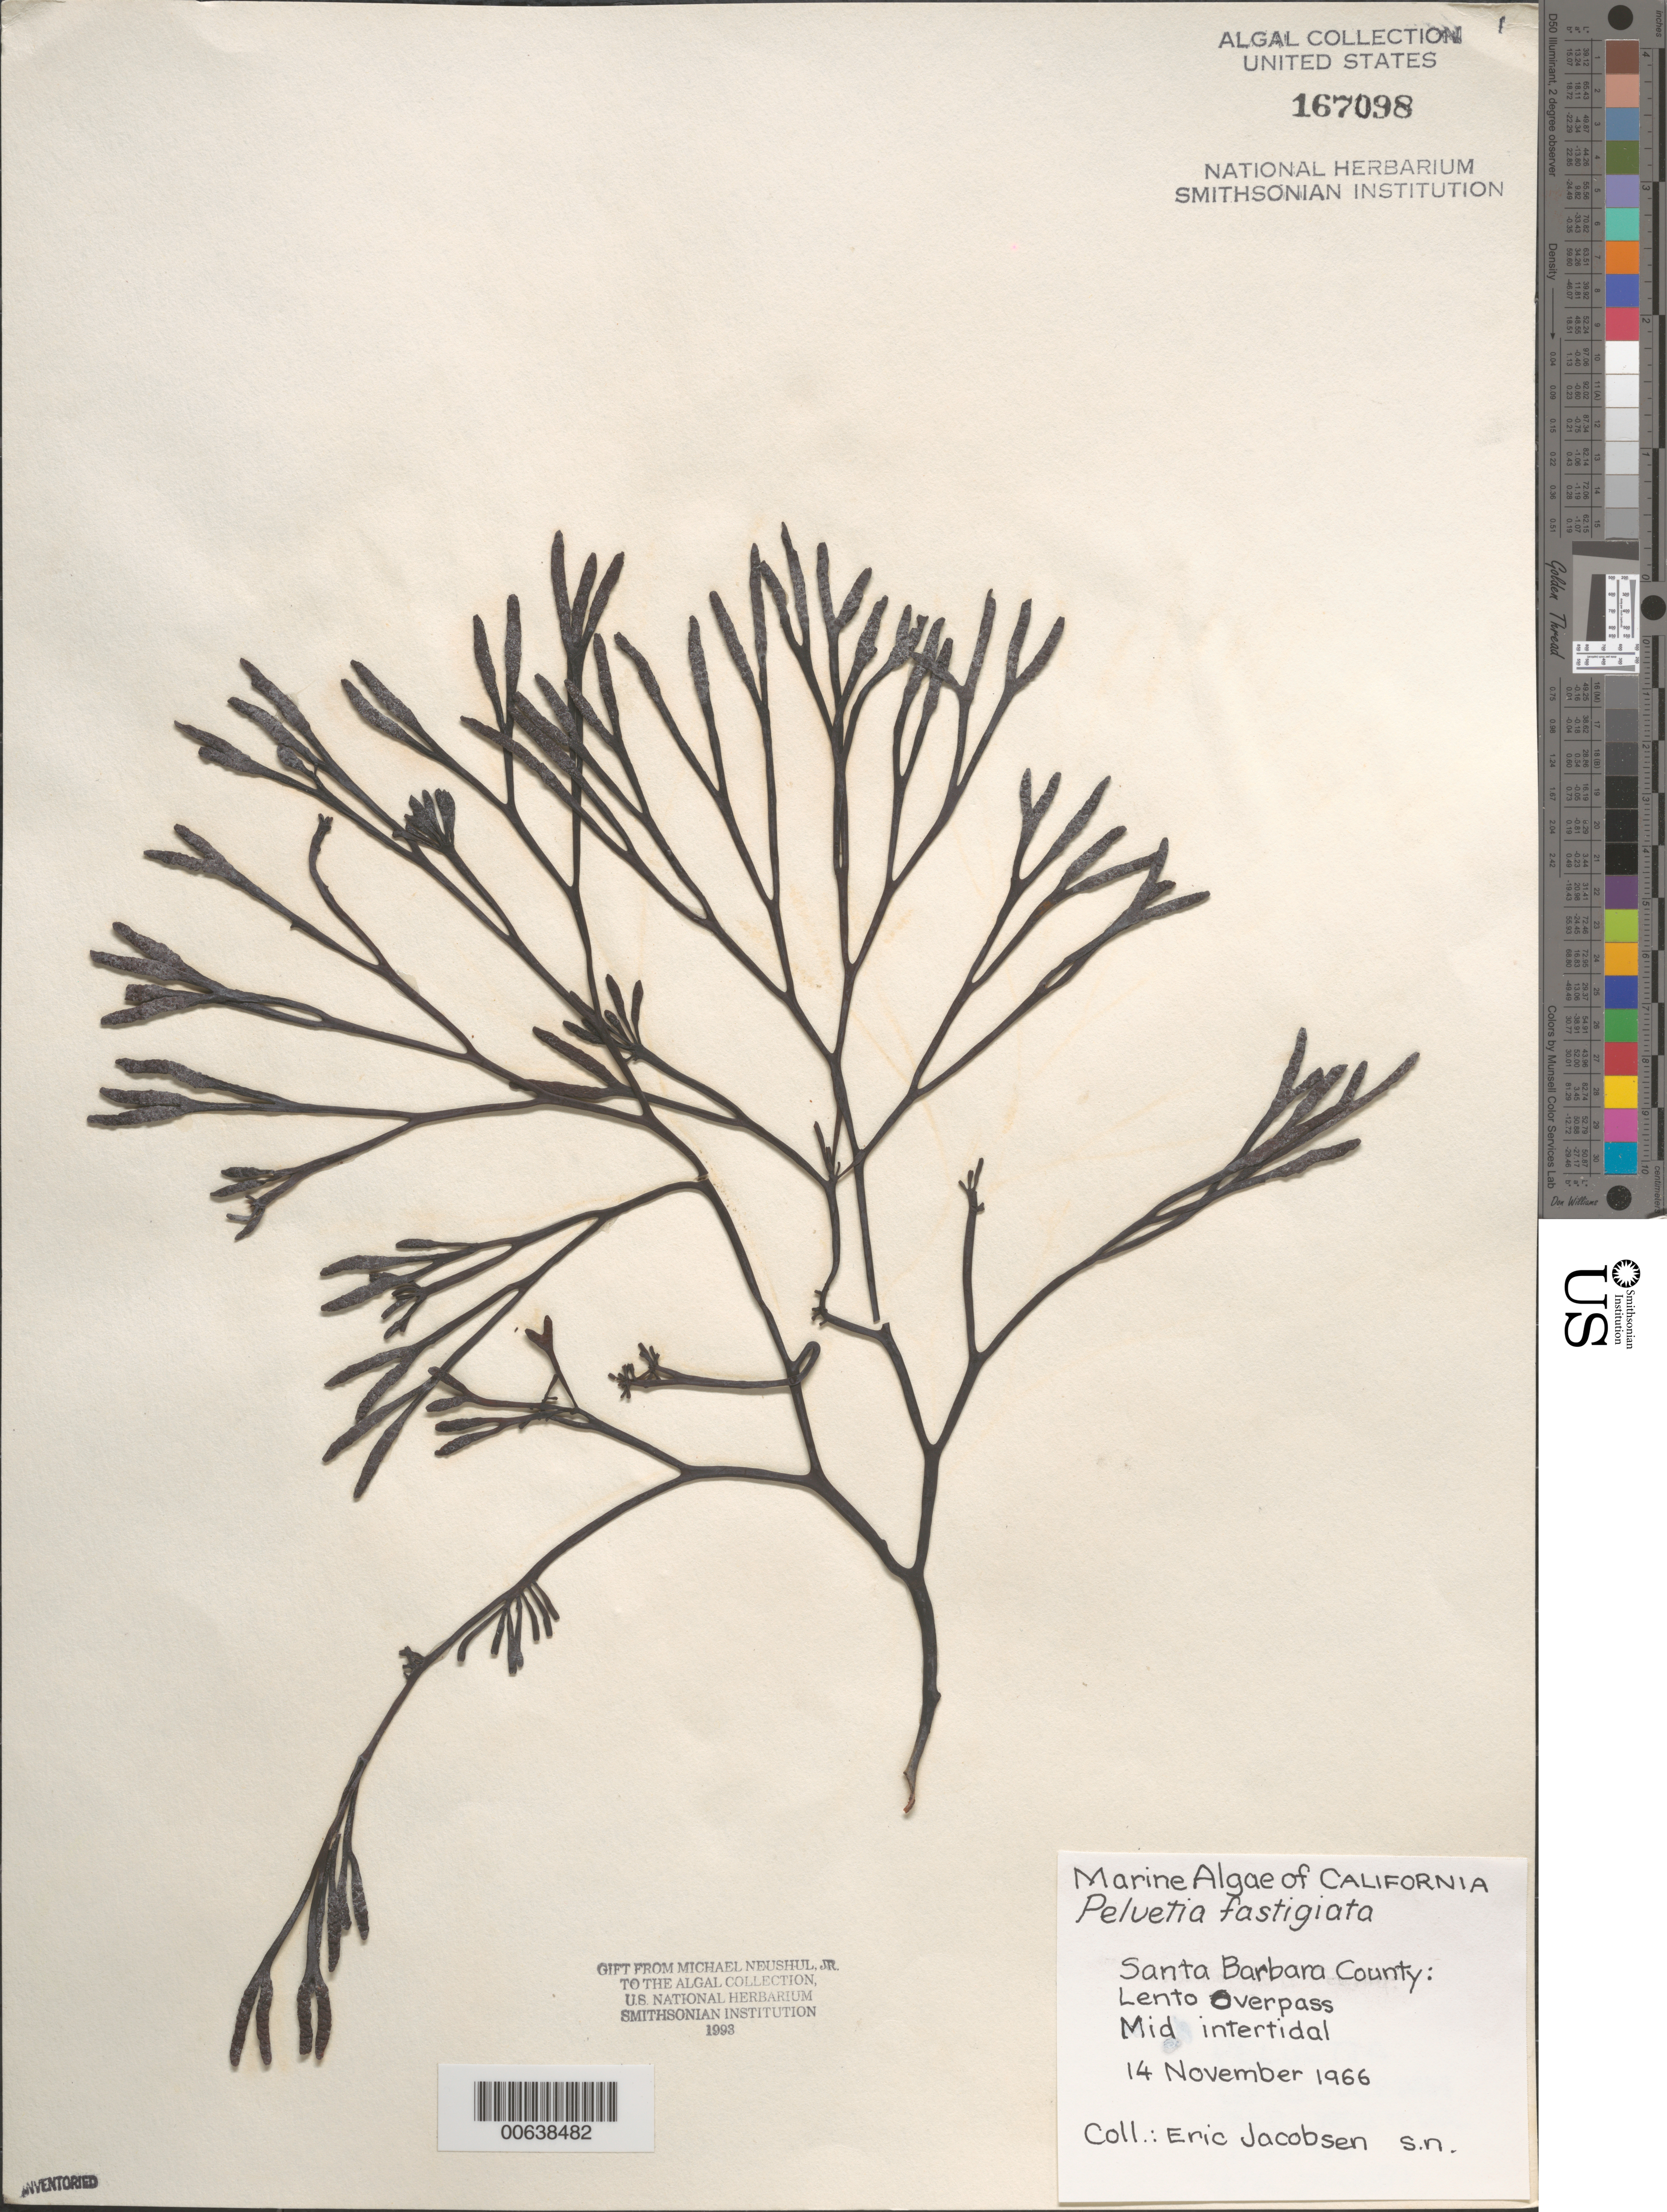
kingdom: Chromista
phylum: Ochrophyta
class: Phaeophyceae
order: Fucales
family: Fucaceae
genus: Silvetia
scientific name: Silvetia compressa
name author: (J. Agardh) E.A. Serrão et al.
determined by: Algae name updating Project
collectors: E. Jacobsen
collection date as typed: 14 Nov 1966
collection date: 1966-11-14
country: United States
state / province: California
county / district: Santa Barbara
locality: Lento Overpass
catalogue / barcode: US 167098